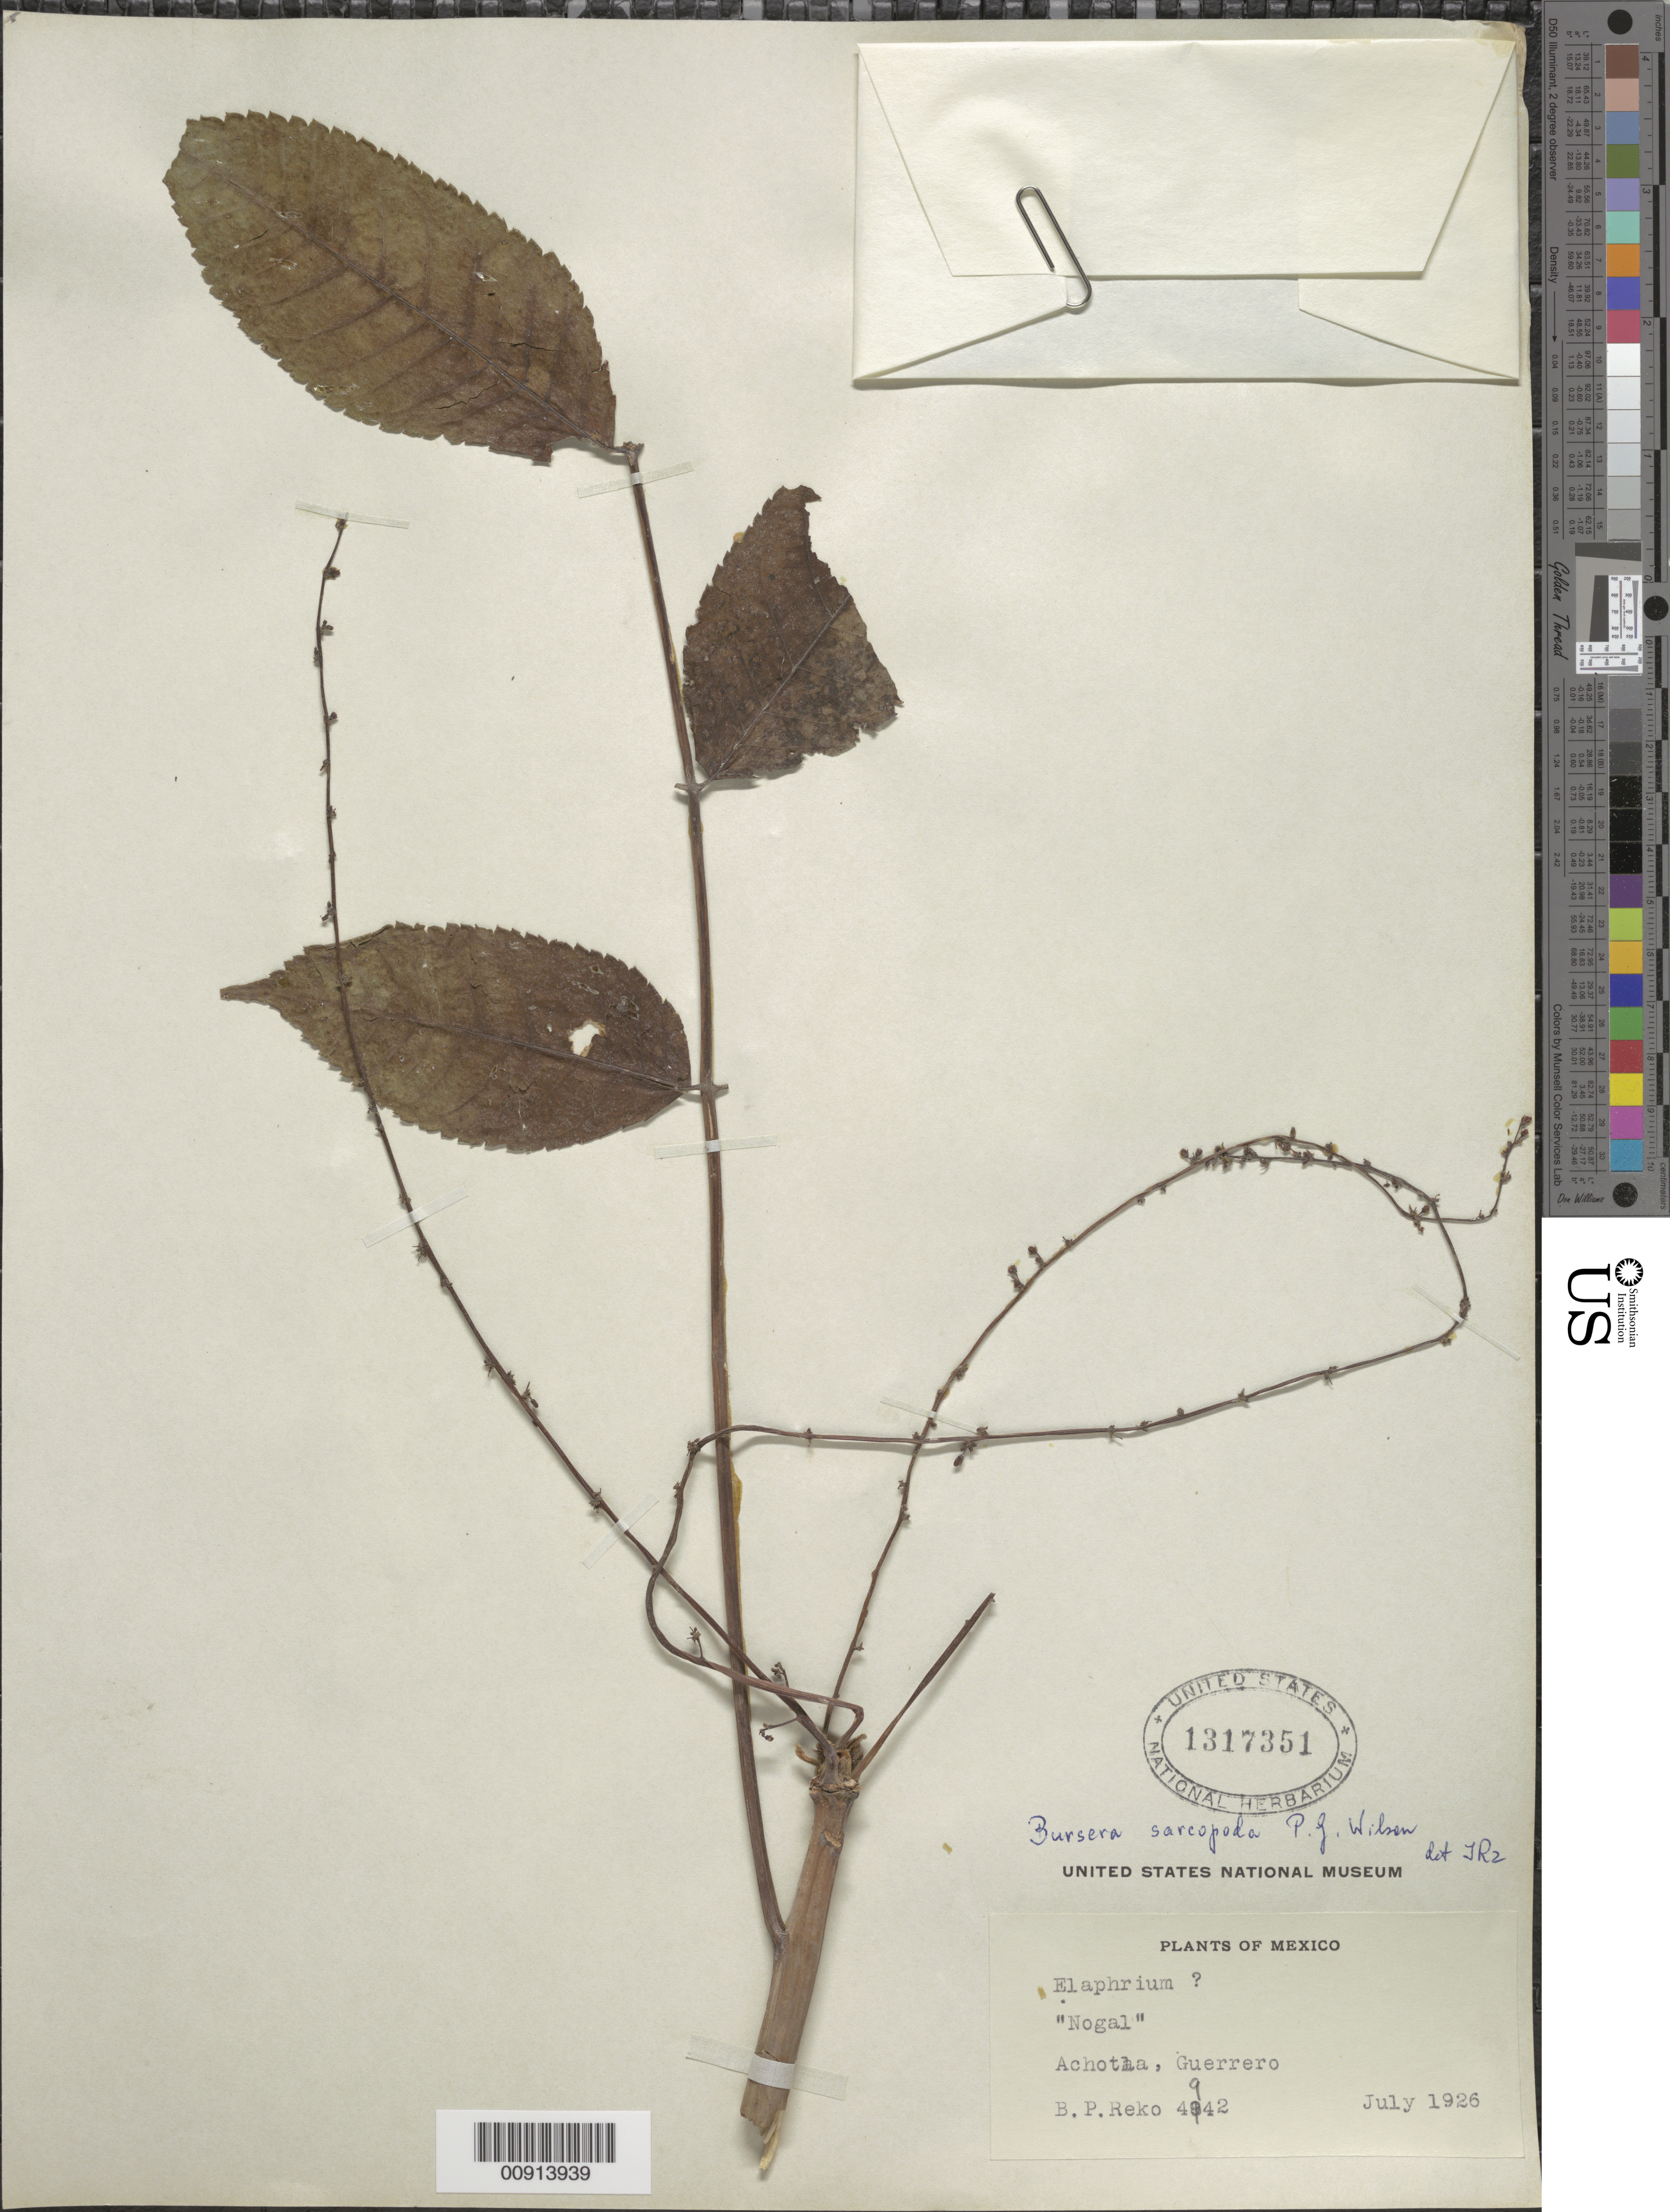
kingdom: Plantae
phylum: Tracheophyta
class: Magnoliopsida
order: Sapindales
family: Burseraceae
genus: Bursera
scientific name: Bursera sarcopoda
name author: Paul G. Wilson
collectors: B. P. Reko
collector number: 4942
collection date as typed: Jul 1926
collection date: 1926-07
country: Mexico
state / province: Guerrero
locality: Achotla, Guerrero.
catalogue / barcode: US 1317351